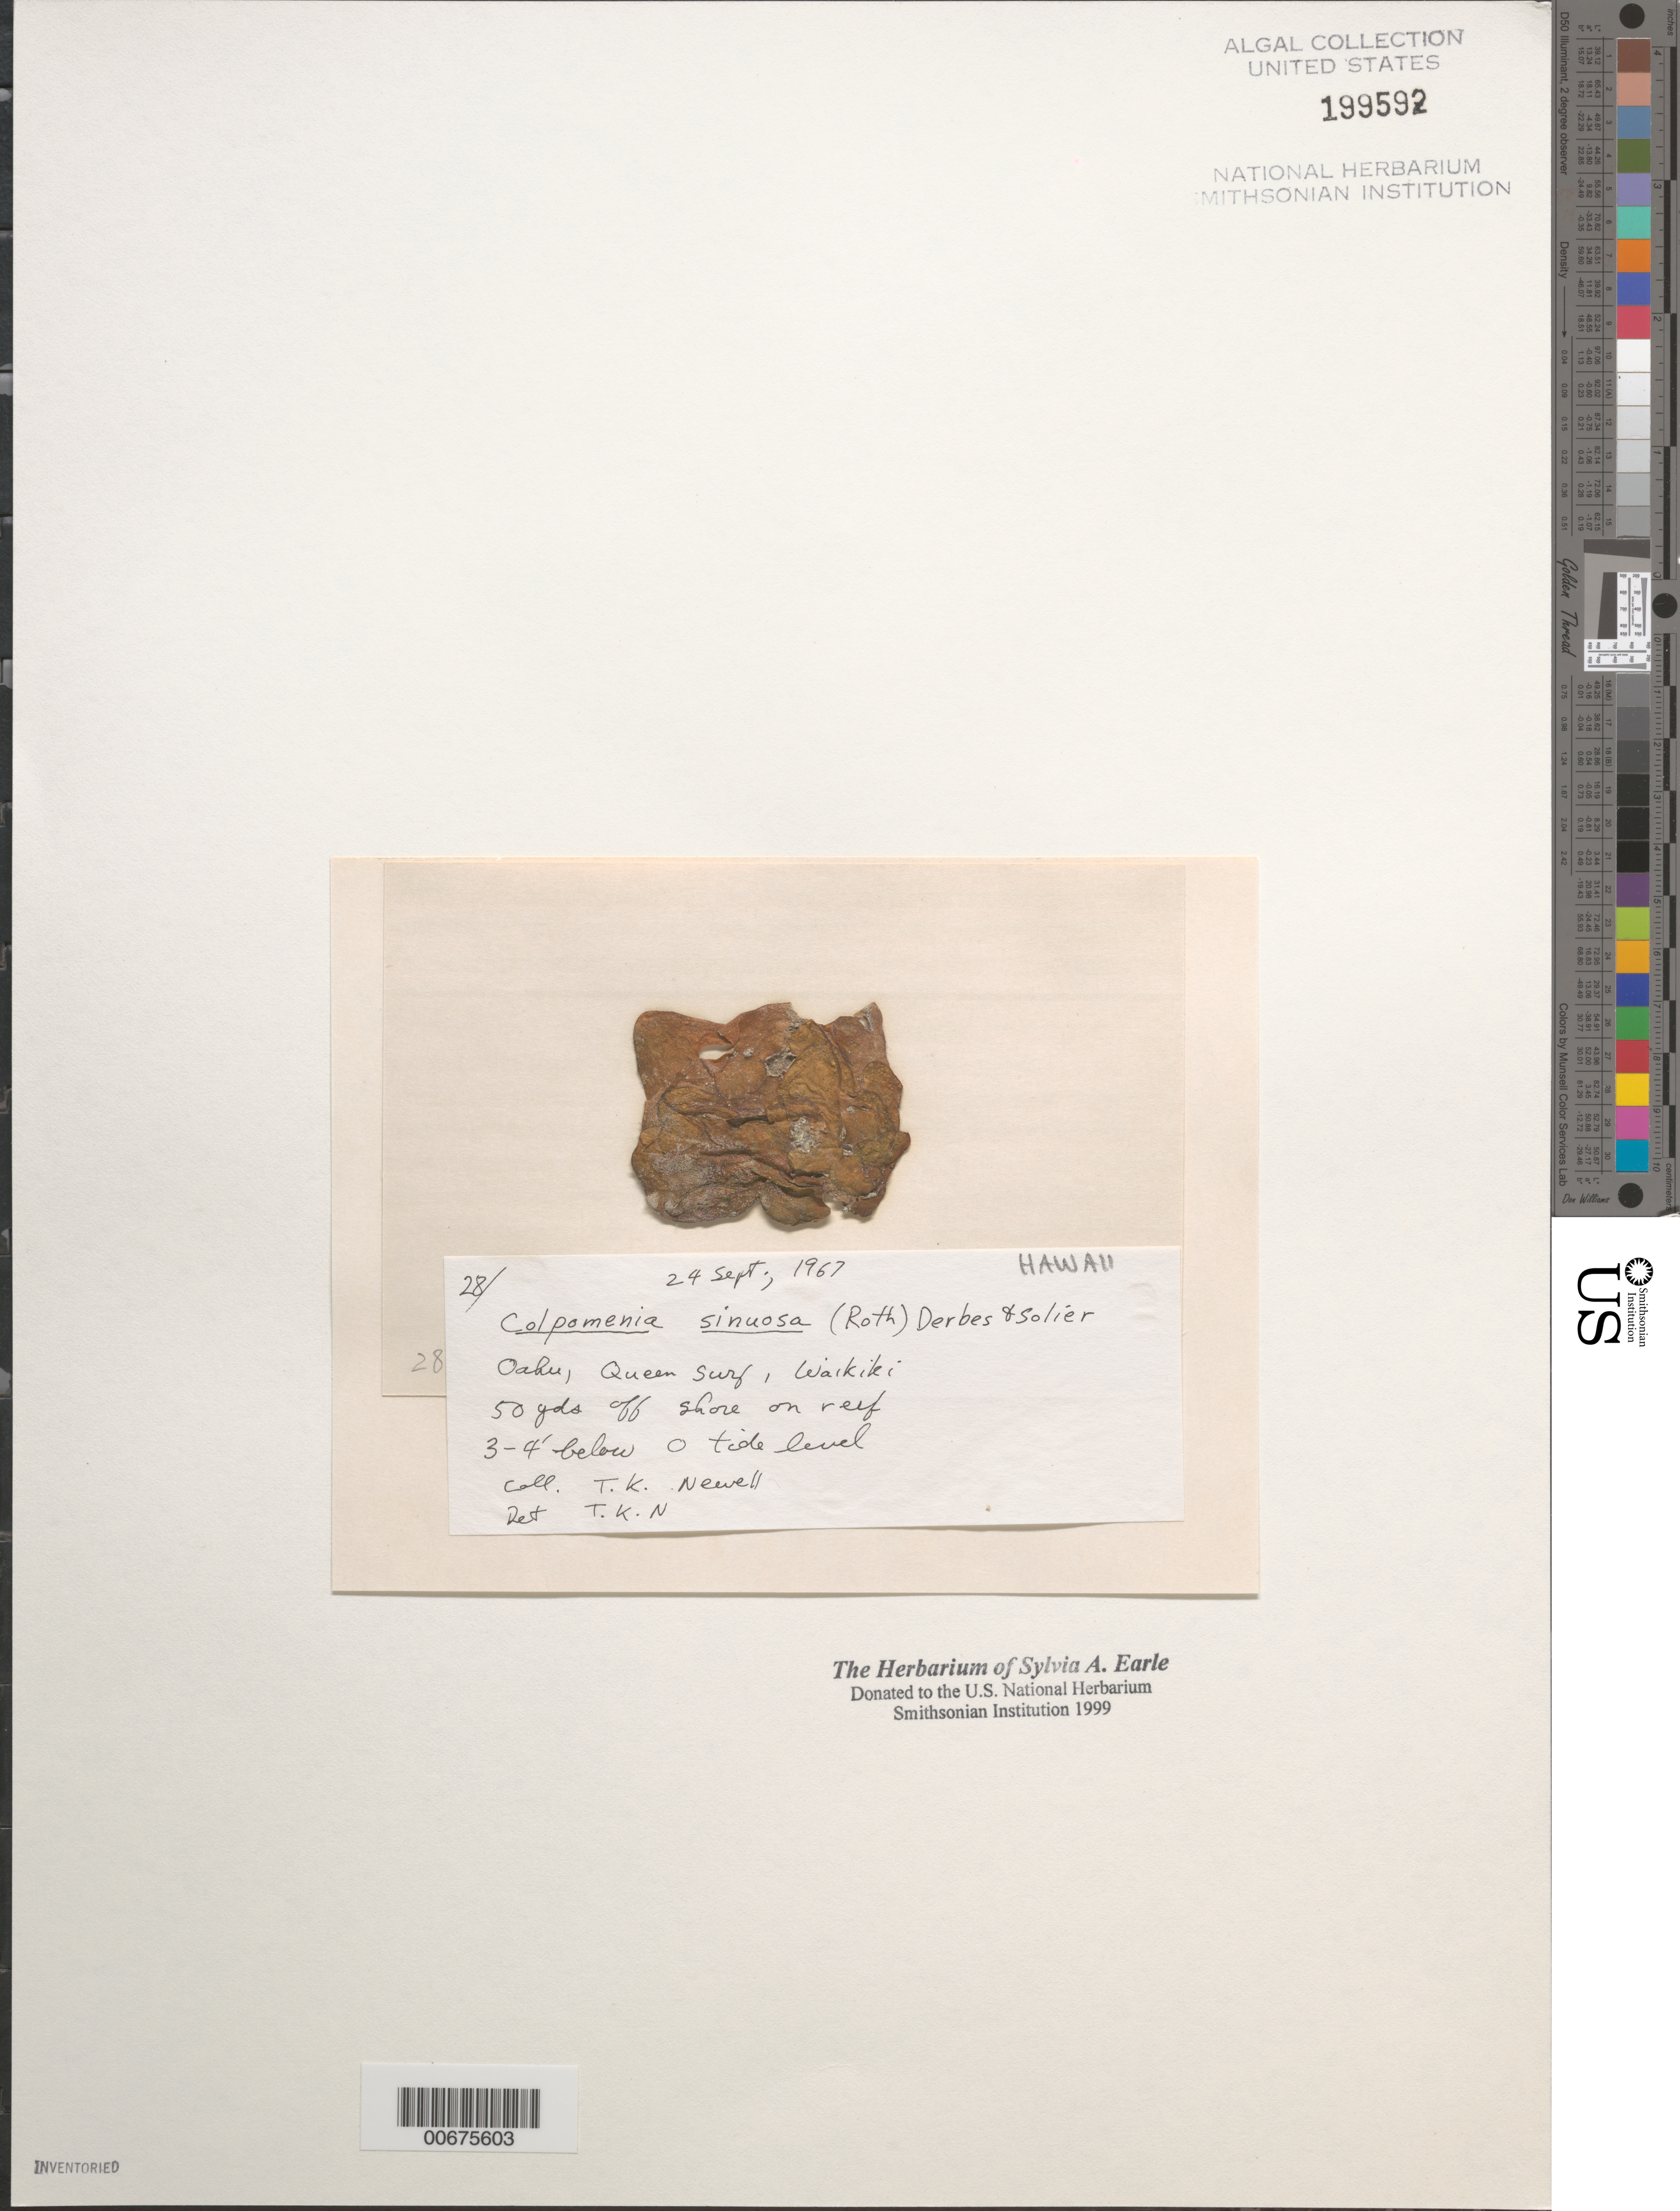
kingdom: Chromista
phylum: Ochrophyta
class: Phaeophyceae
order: Scytosiphonales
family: Scytosiphonaceae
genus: Colpomenia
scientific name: Colpomenia sinuosa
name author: (K. Mert. ex Roth) Derbes & Solier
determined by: Newell, Thomas K.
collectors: T. K. Newell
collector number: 28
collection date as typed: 24 Sep 1967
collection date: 1967-09-24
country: United States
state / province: Hawaii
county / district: Honolulu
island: Oahu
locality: Waikiki, Queen's Ssurf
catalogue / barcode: US 199592